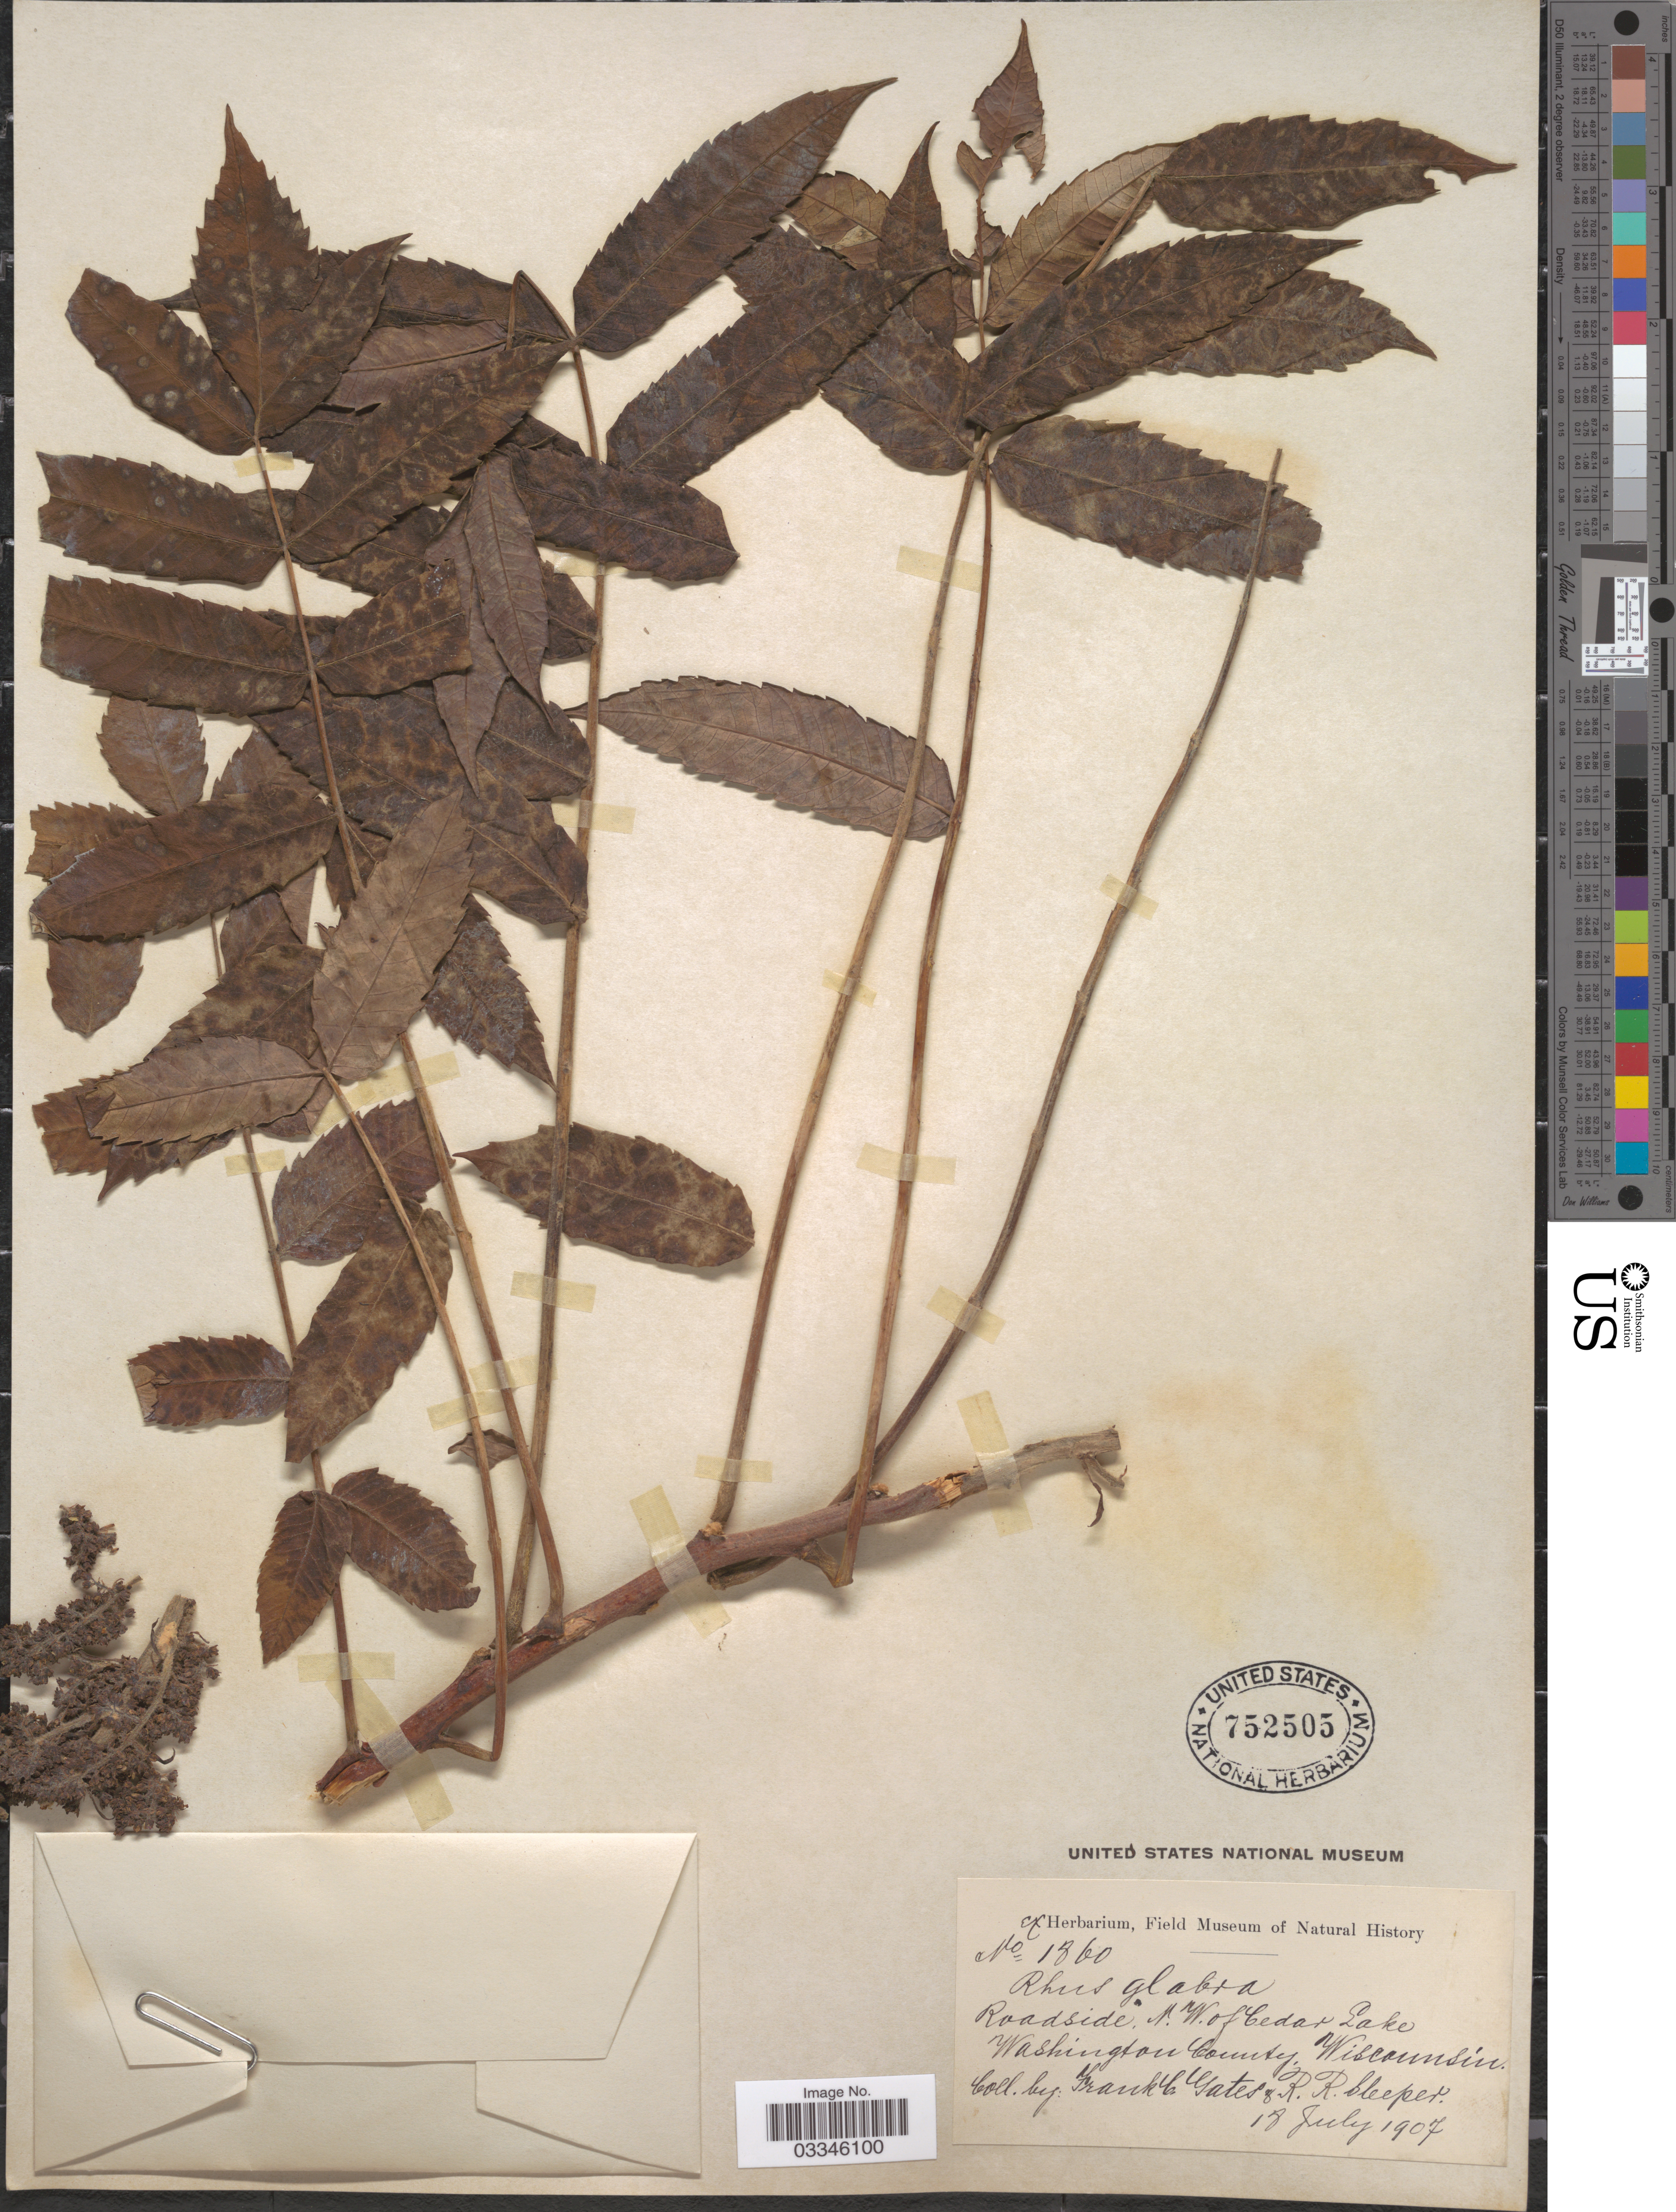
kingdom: Plantae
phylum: Tracheophyta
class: Magnoliopsida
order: Sapindales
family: Anacardiaceae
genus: Rhus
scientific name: Rhus glabra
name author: L.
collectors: F. C. Gates & R. Sleeper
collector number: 1860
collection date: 1907-07-18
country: United States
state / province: Wisconsin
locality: N. W. of Cedar Lake. Washington County, Wiscounsin.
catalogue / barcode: US 752505